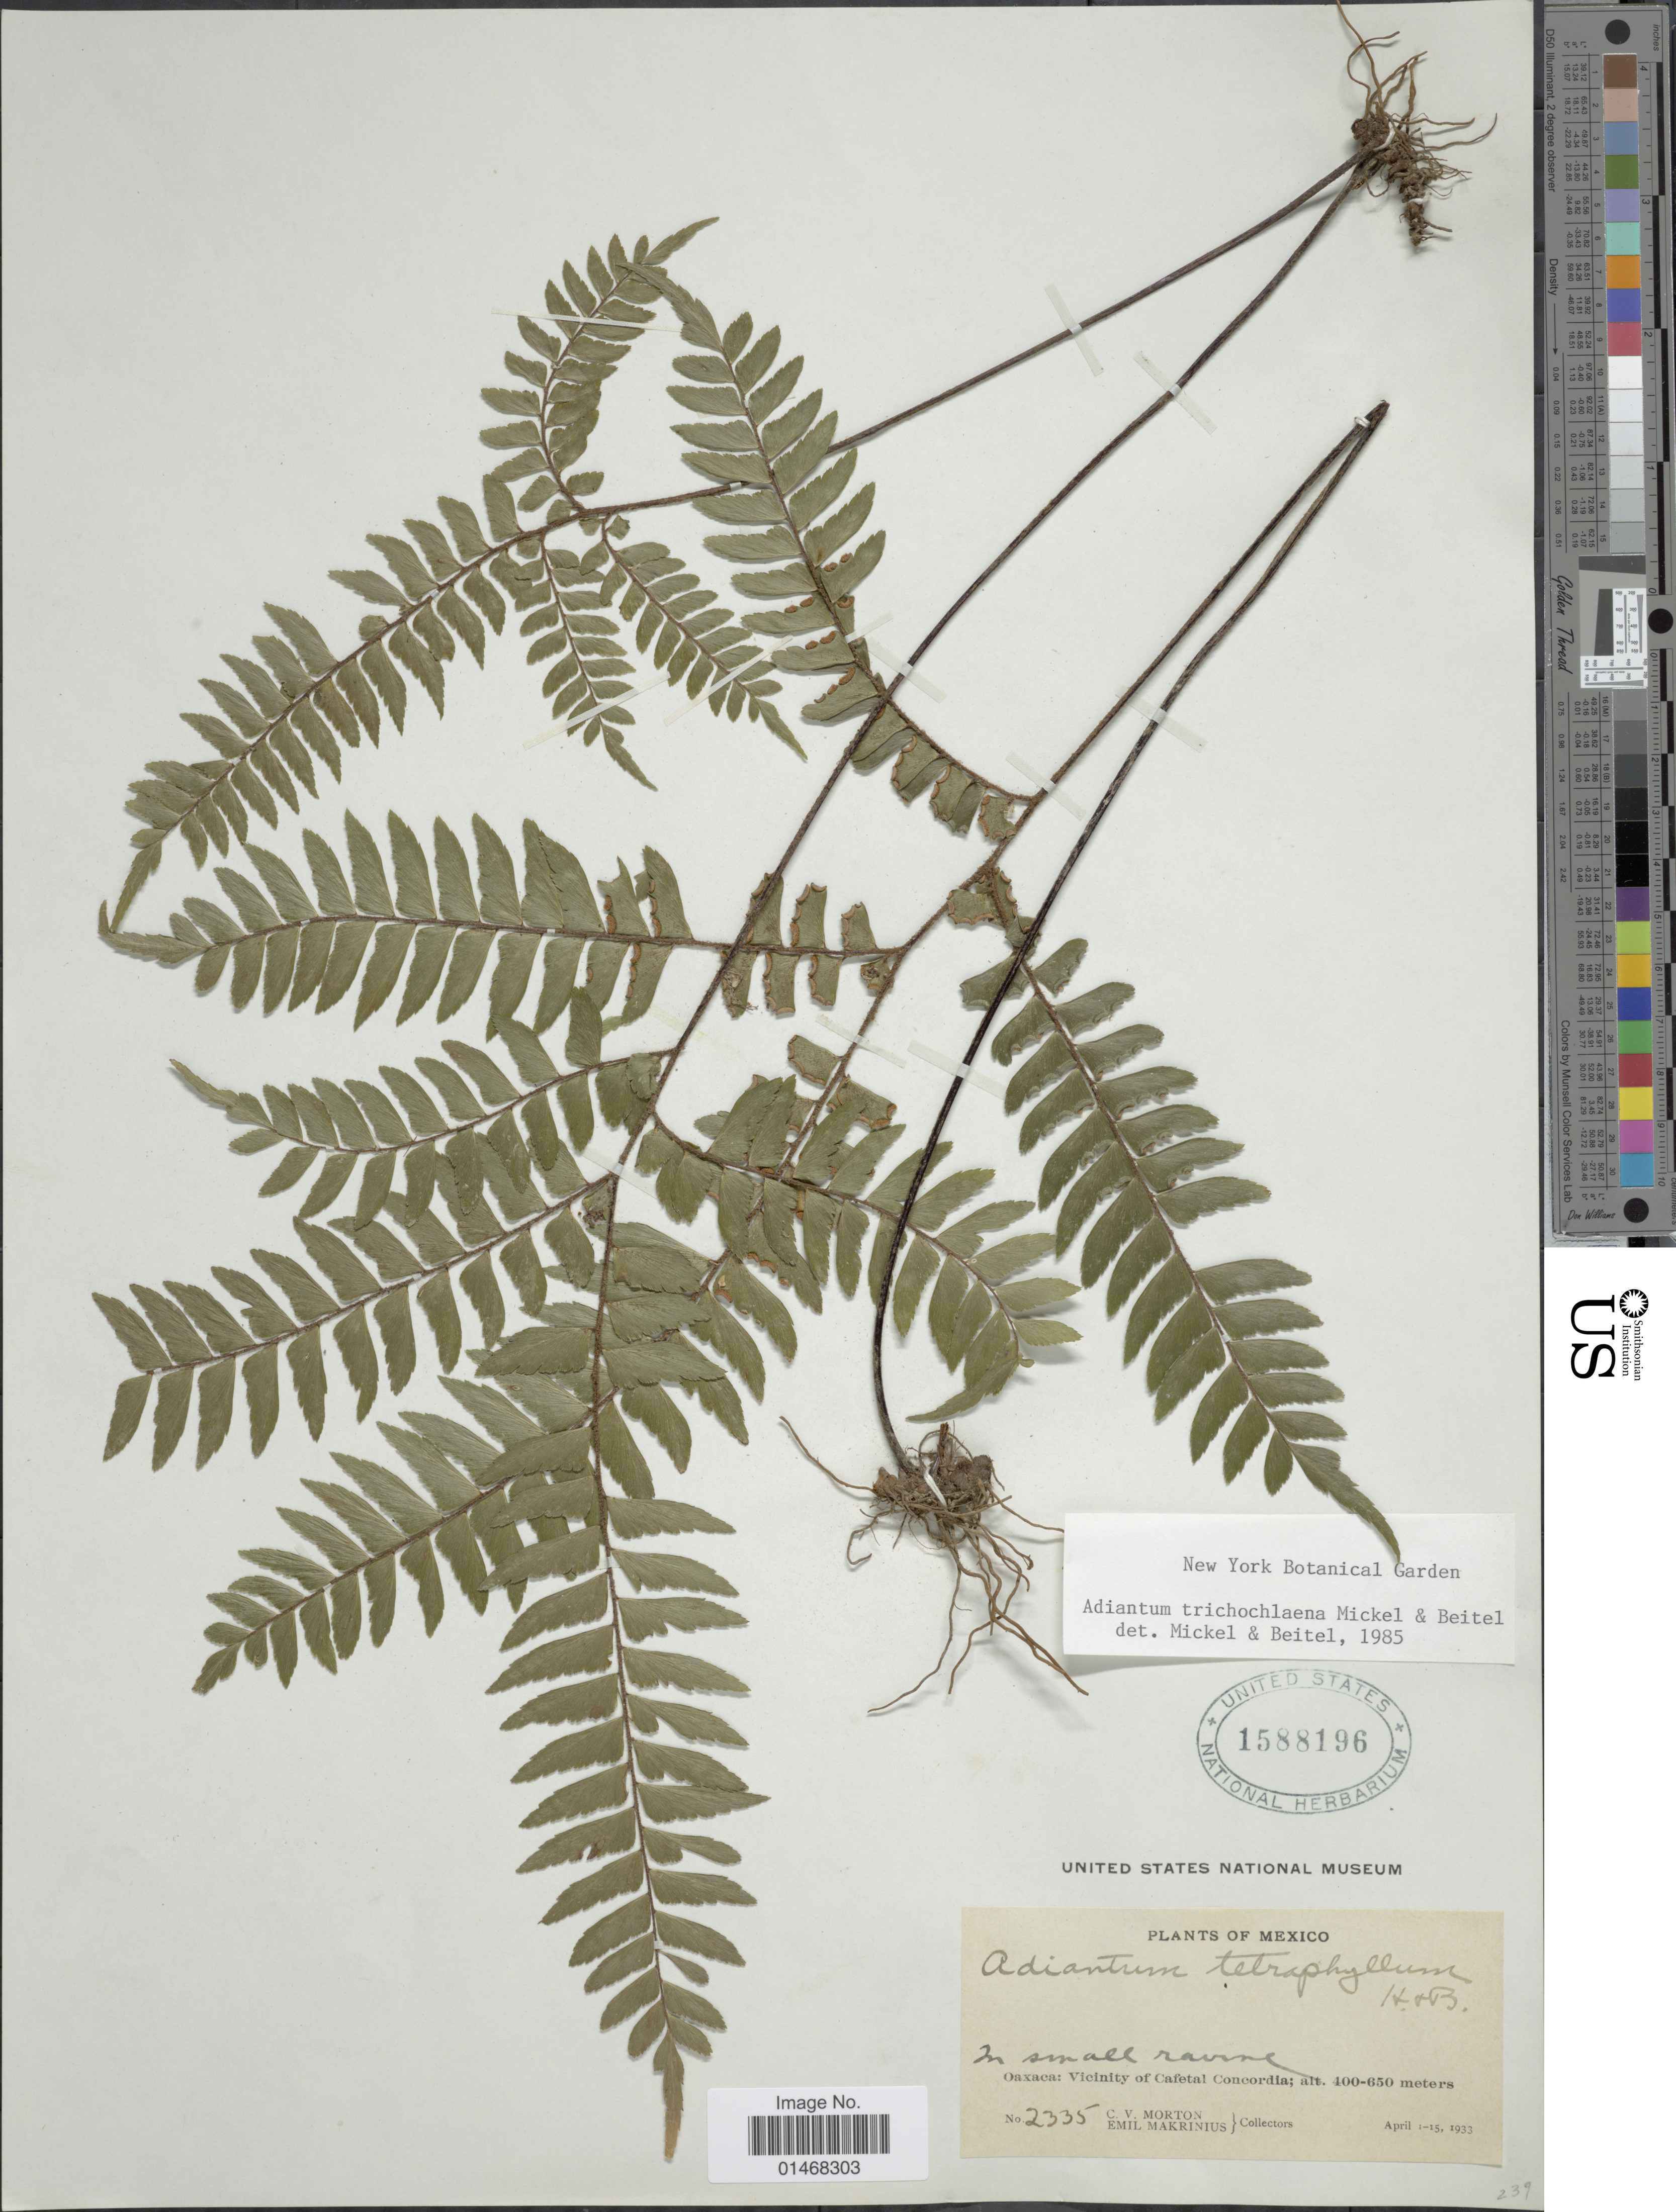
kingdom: Plantae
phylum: Tracheophyta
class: Polypodiopsida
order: Polypodiales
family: Pteridaceae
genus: Adiantum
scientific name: Adiantum trichochlaenum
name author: Mickel & Beitel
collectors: C. V. Morton & E. Makrinus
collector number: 2335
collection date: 1933-04-01/1933-04-15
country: Mexico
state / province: Oaxaca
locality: Vicinity of Cafetal Concordia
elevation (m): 400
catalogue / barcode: US 1588196